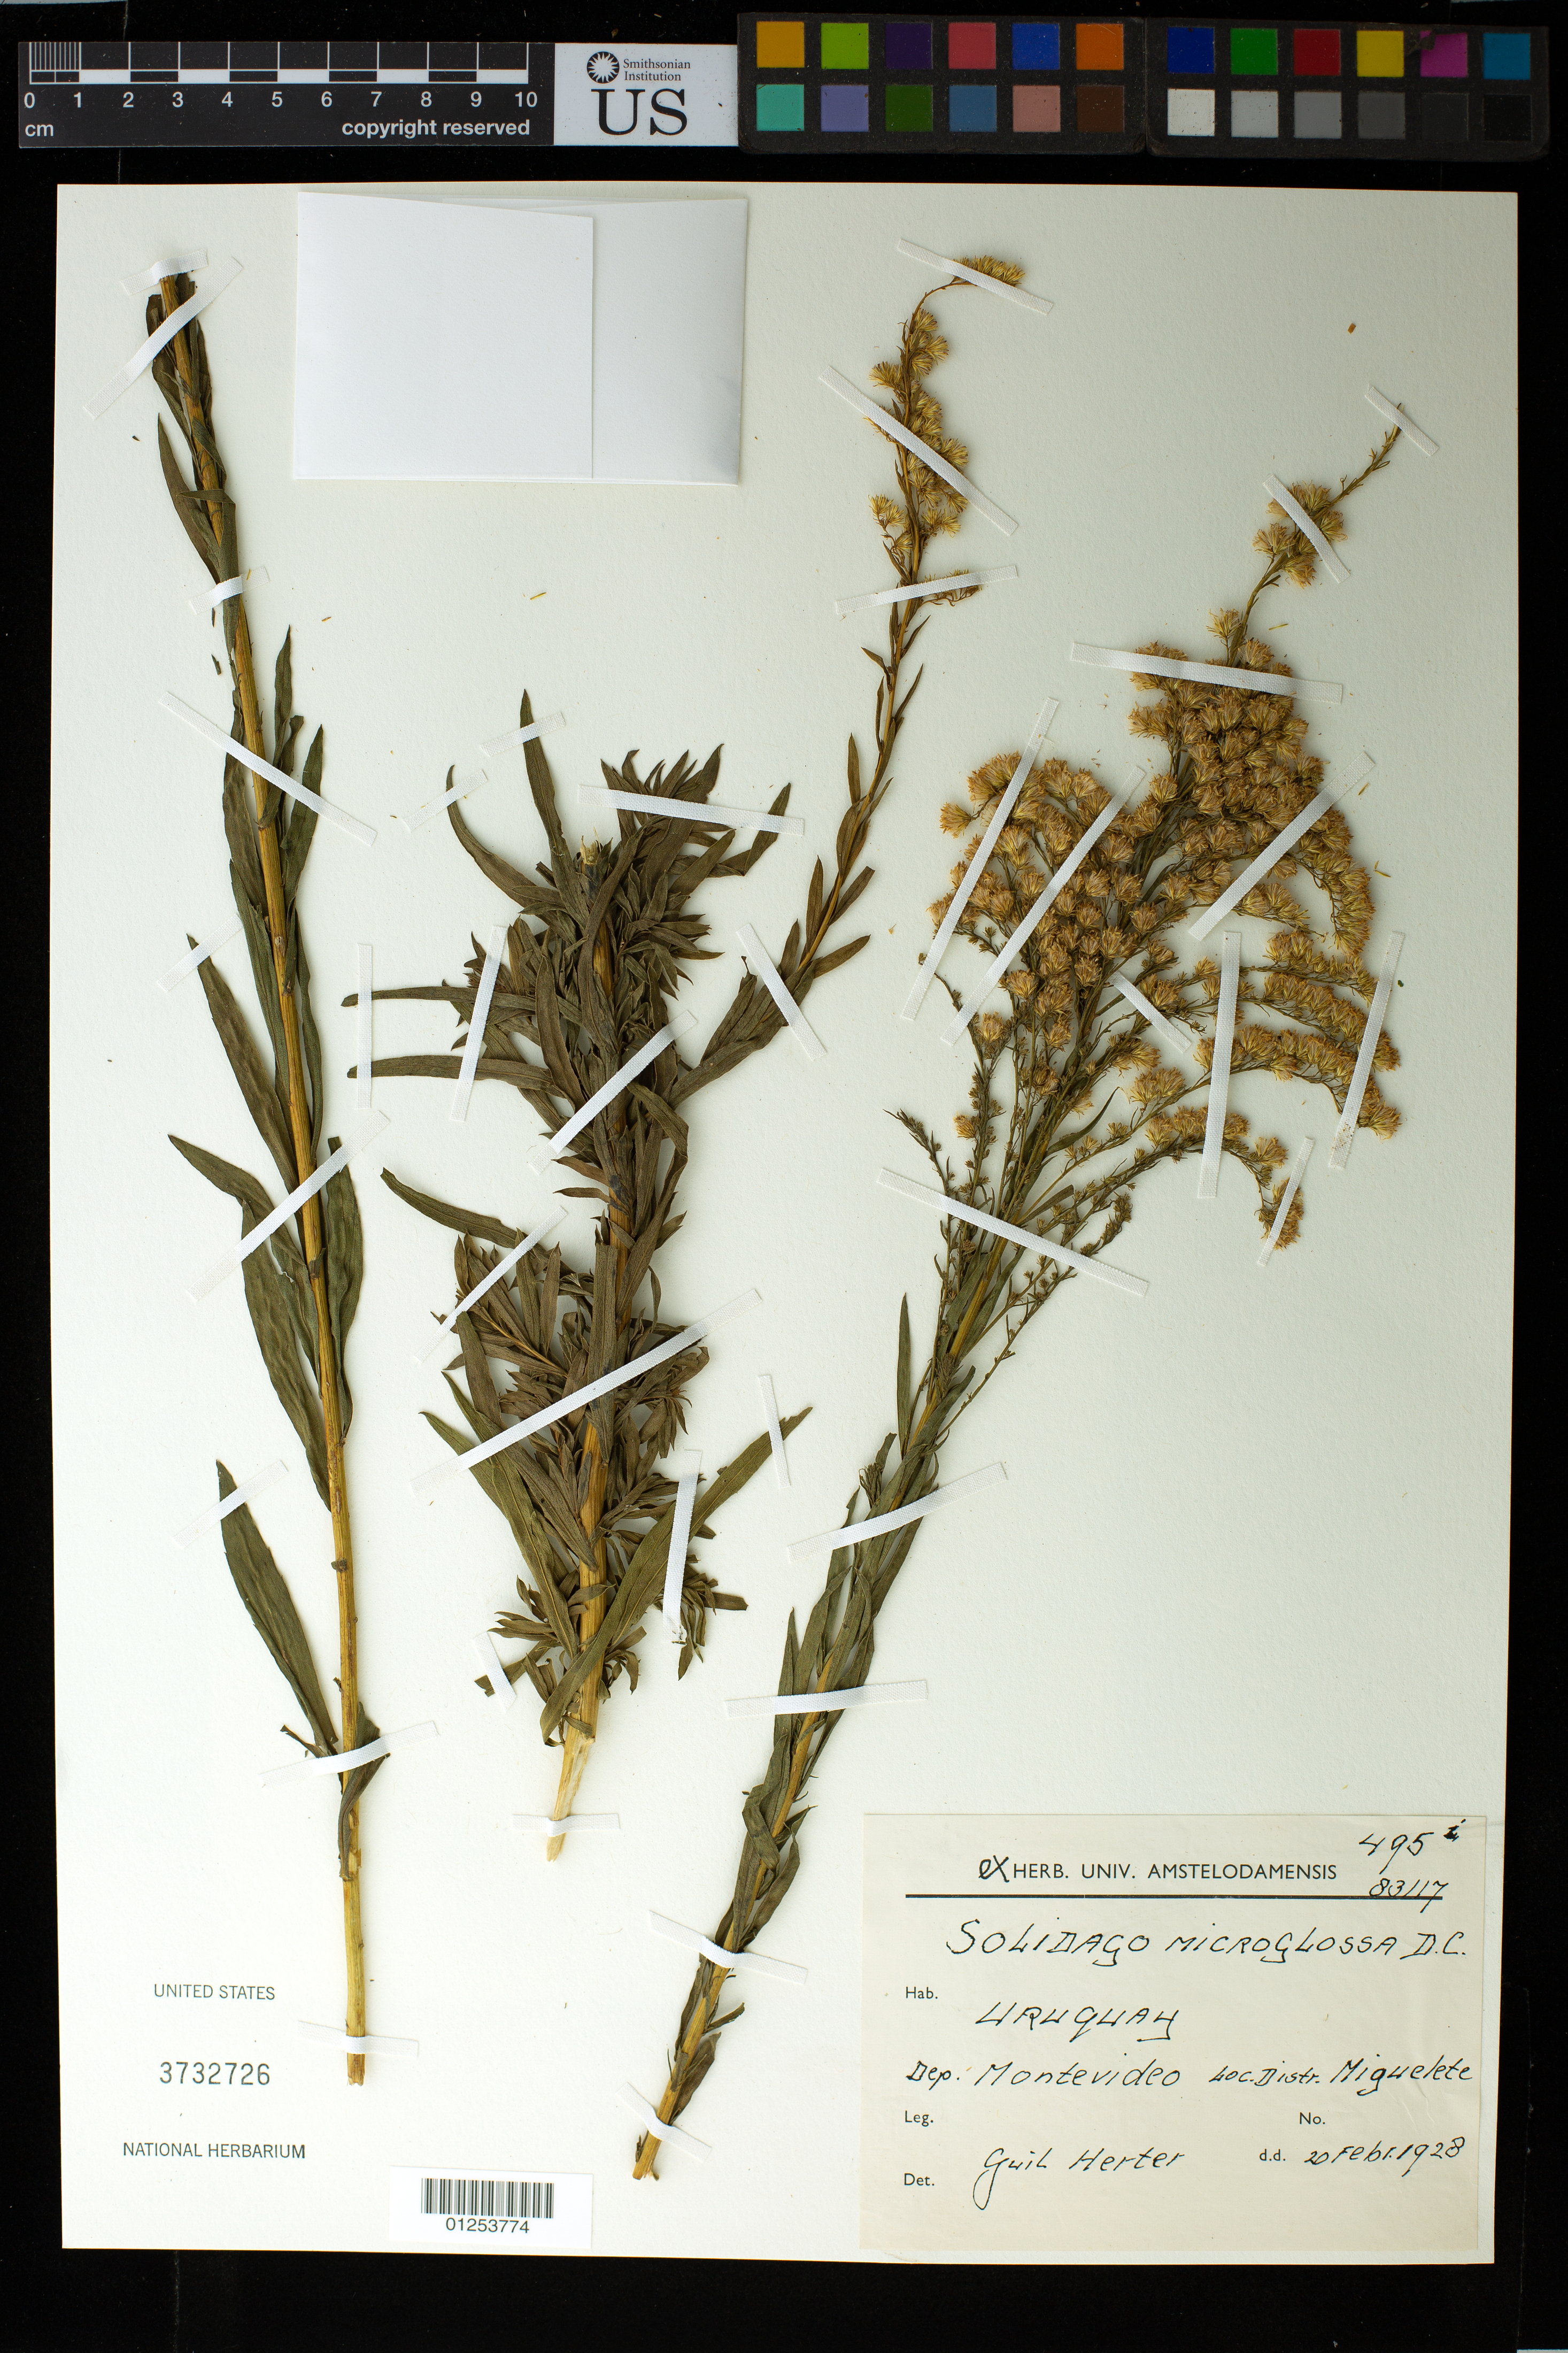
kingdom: Plantae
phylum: Tracheophyta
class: Magnoliopsida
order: Asterales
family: Asteraceae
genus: Solidago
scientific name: Solidago microglossa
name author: DC.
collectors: G. Herter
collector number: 495 i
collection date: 1928-02-20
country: Uruguay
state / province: Montevideo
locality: Dep. de Montevideo. Miguelete.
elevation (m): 40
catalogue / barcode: US 3732726